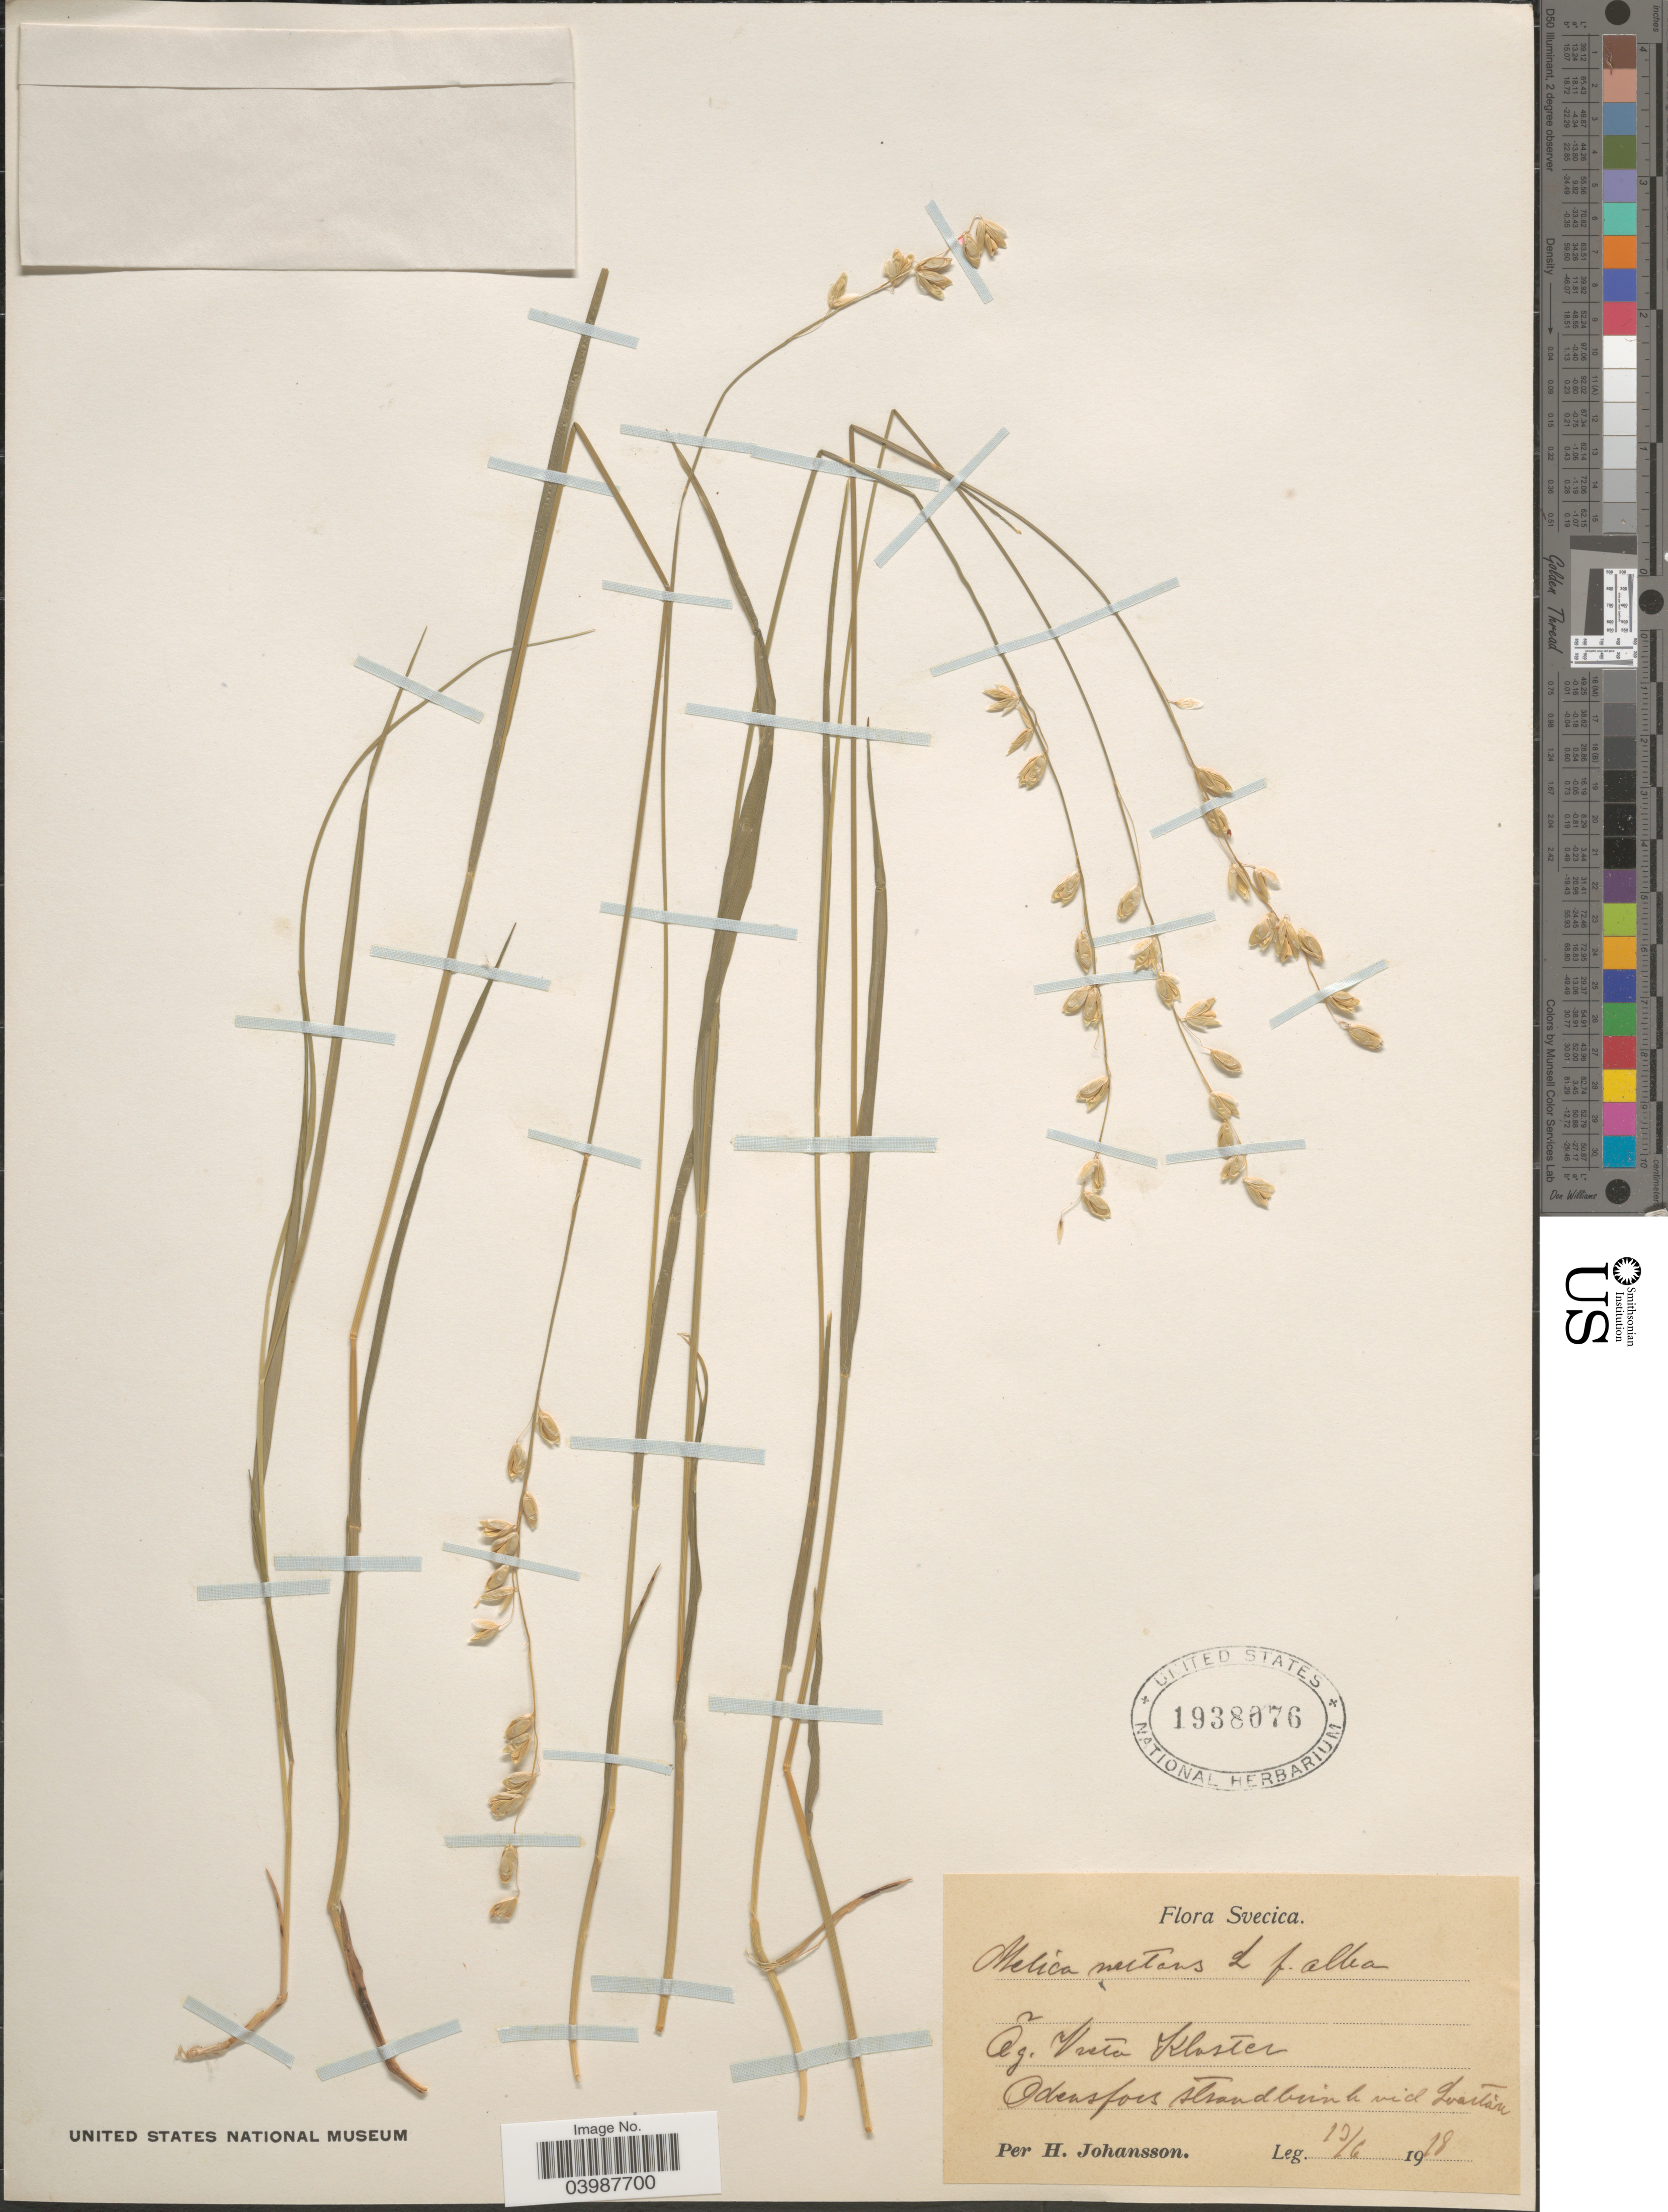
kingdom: Plantae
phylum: Tracheophyta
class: Liliopsida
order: Poales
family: Poaceae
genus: Melica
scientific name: Melica nutans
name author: L.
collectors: H. Johansson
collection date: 1918-06-13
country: Sweden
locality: Svecica. Ãg. Vveta Klaster. Odensfors Strandbeink vid Svartán.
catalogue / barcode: US 1938076